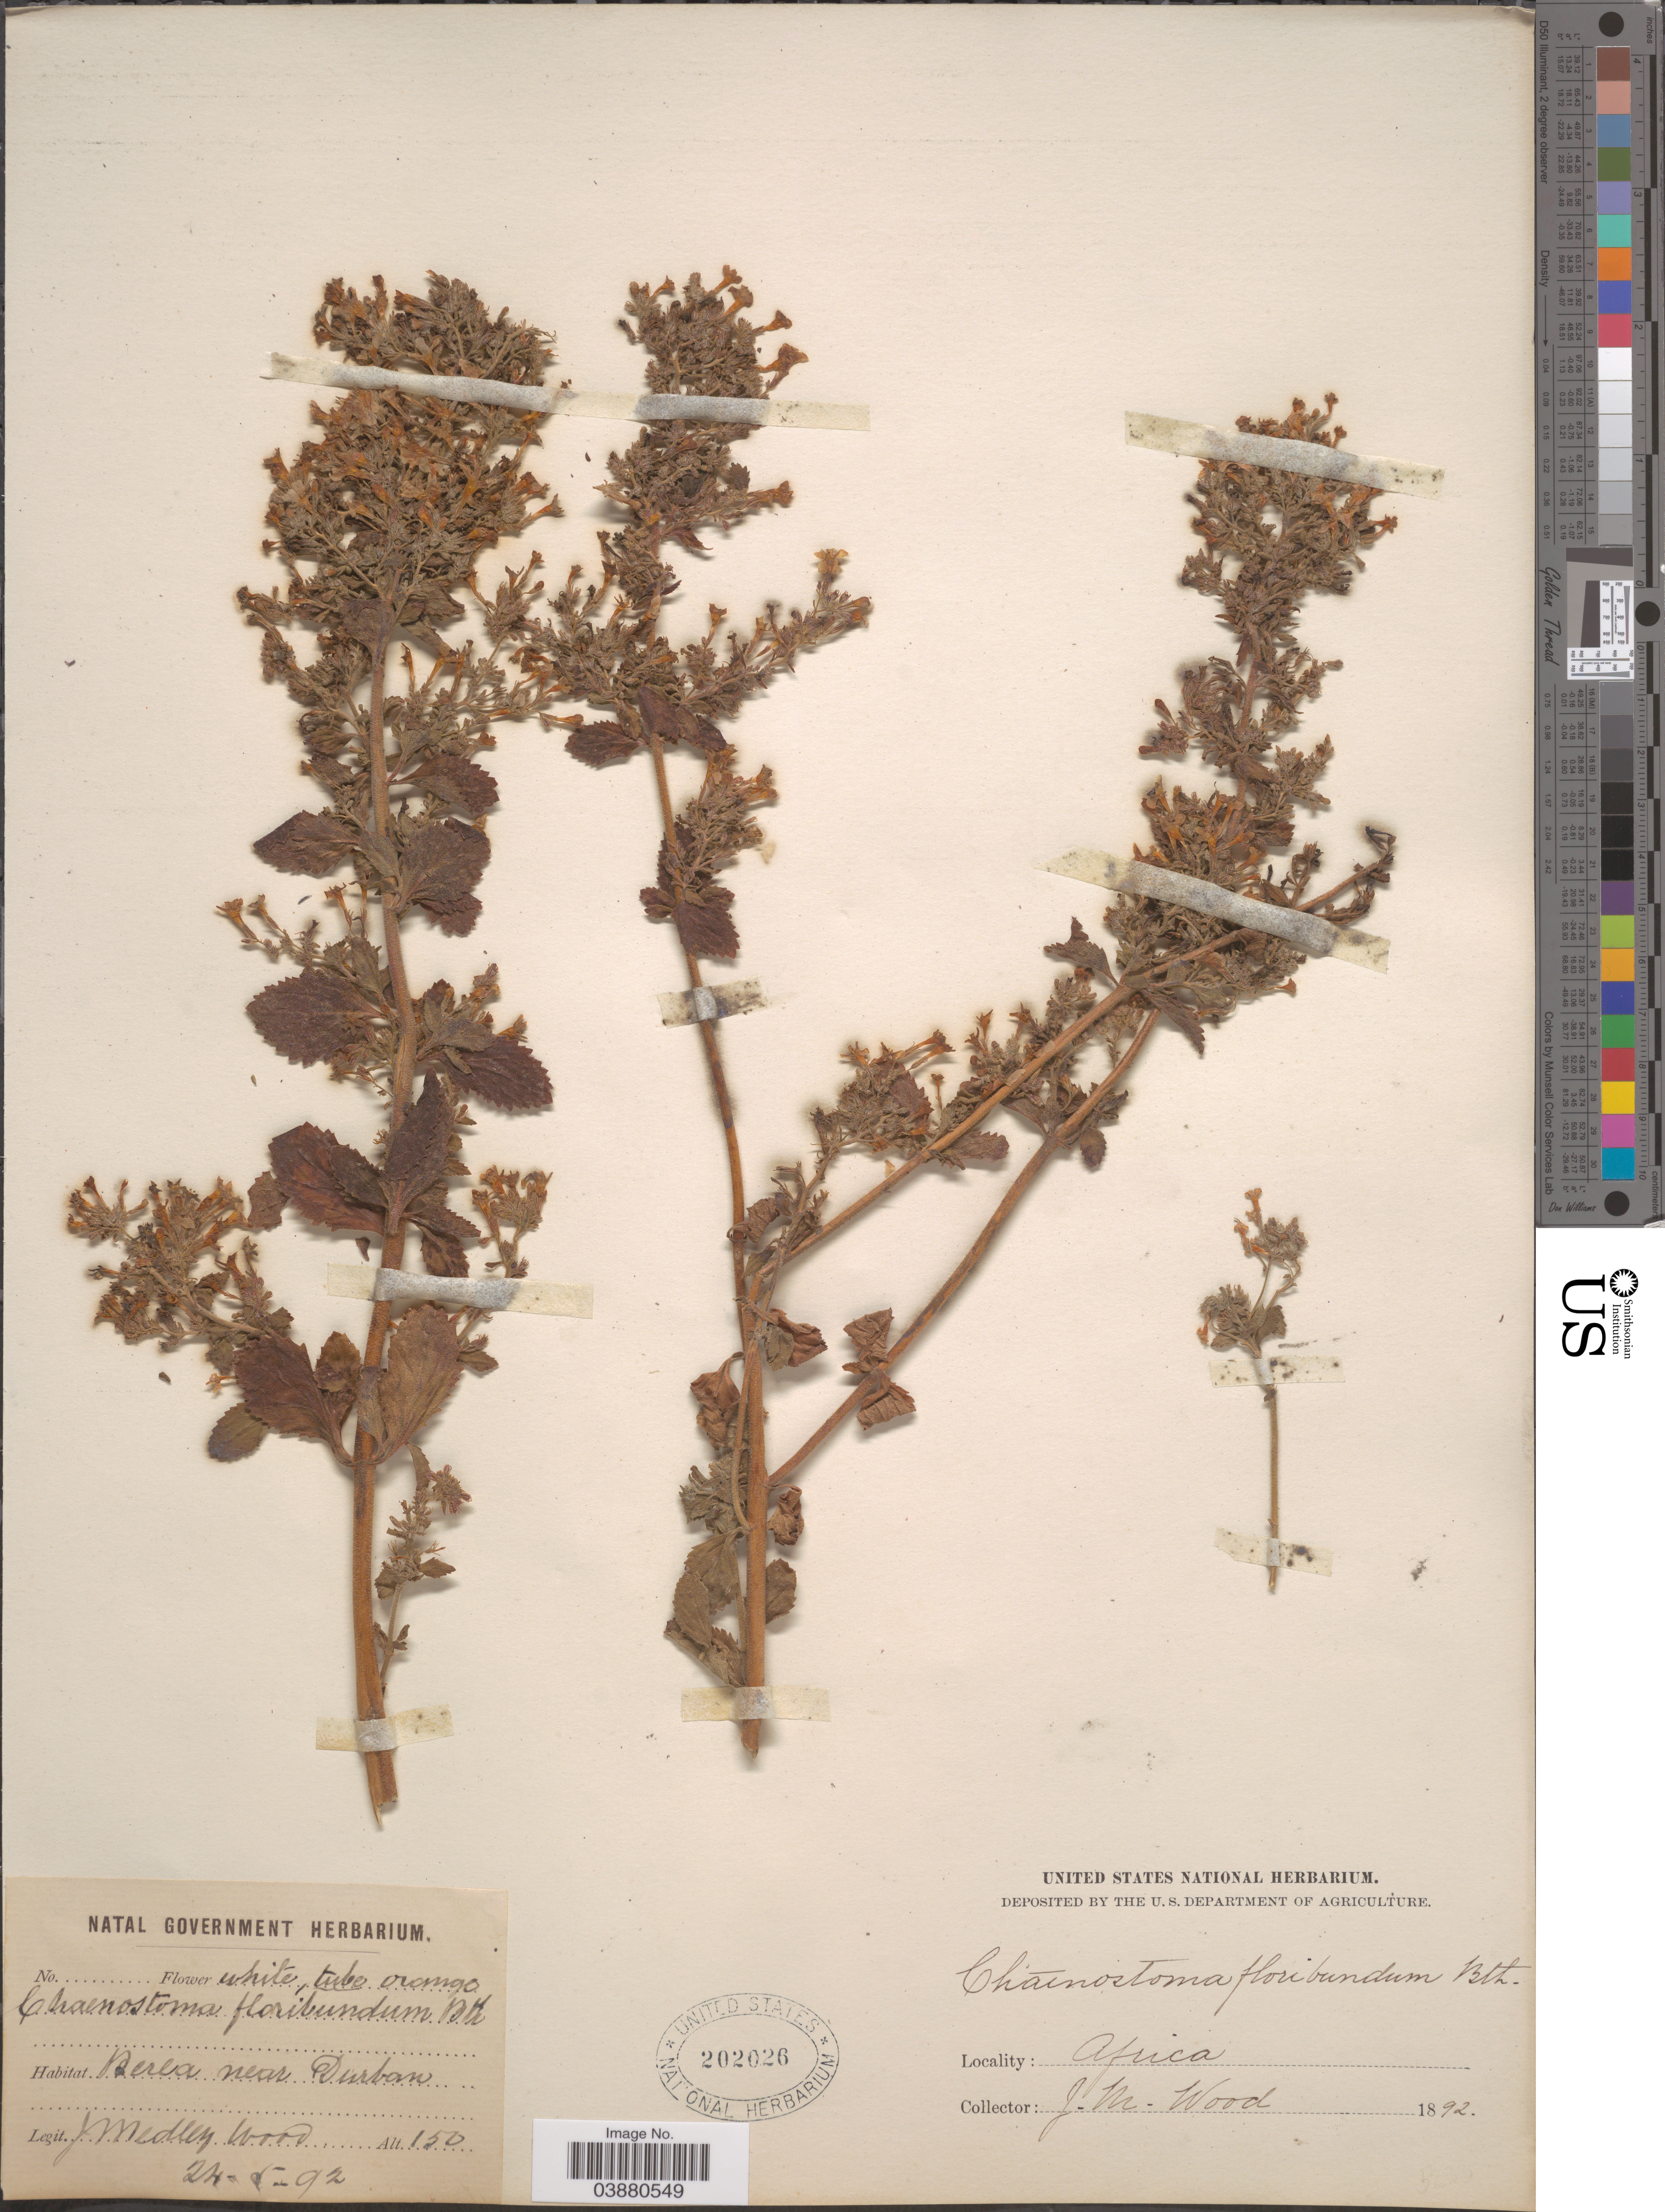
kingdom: Plantae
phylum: Tracheophyta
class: Magnoliopsida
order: Lamiales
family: Scrophulariaceae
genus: Sutera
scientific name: Sutera floribunda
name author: (Benth.) Kuntze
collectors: J. Medley Wood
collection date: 1892-01-24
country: South Africa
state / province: KwaZulu-Natal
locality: Berea near Durban. Africa.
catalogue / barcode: US 202026